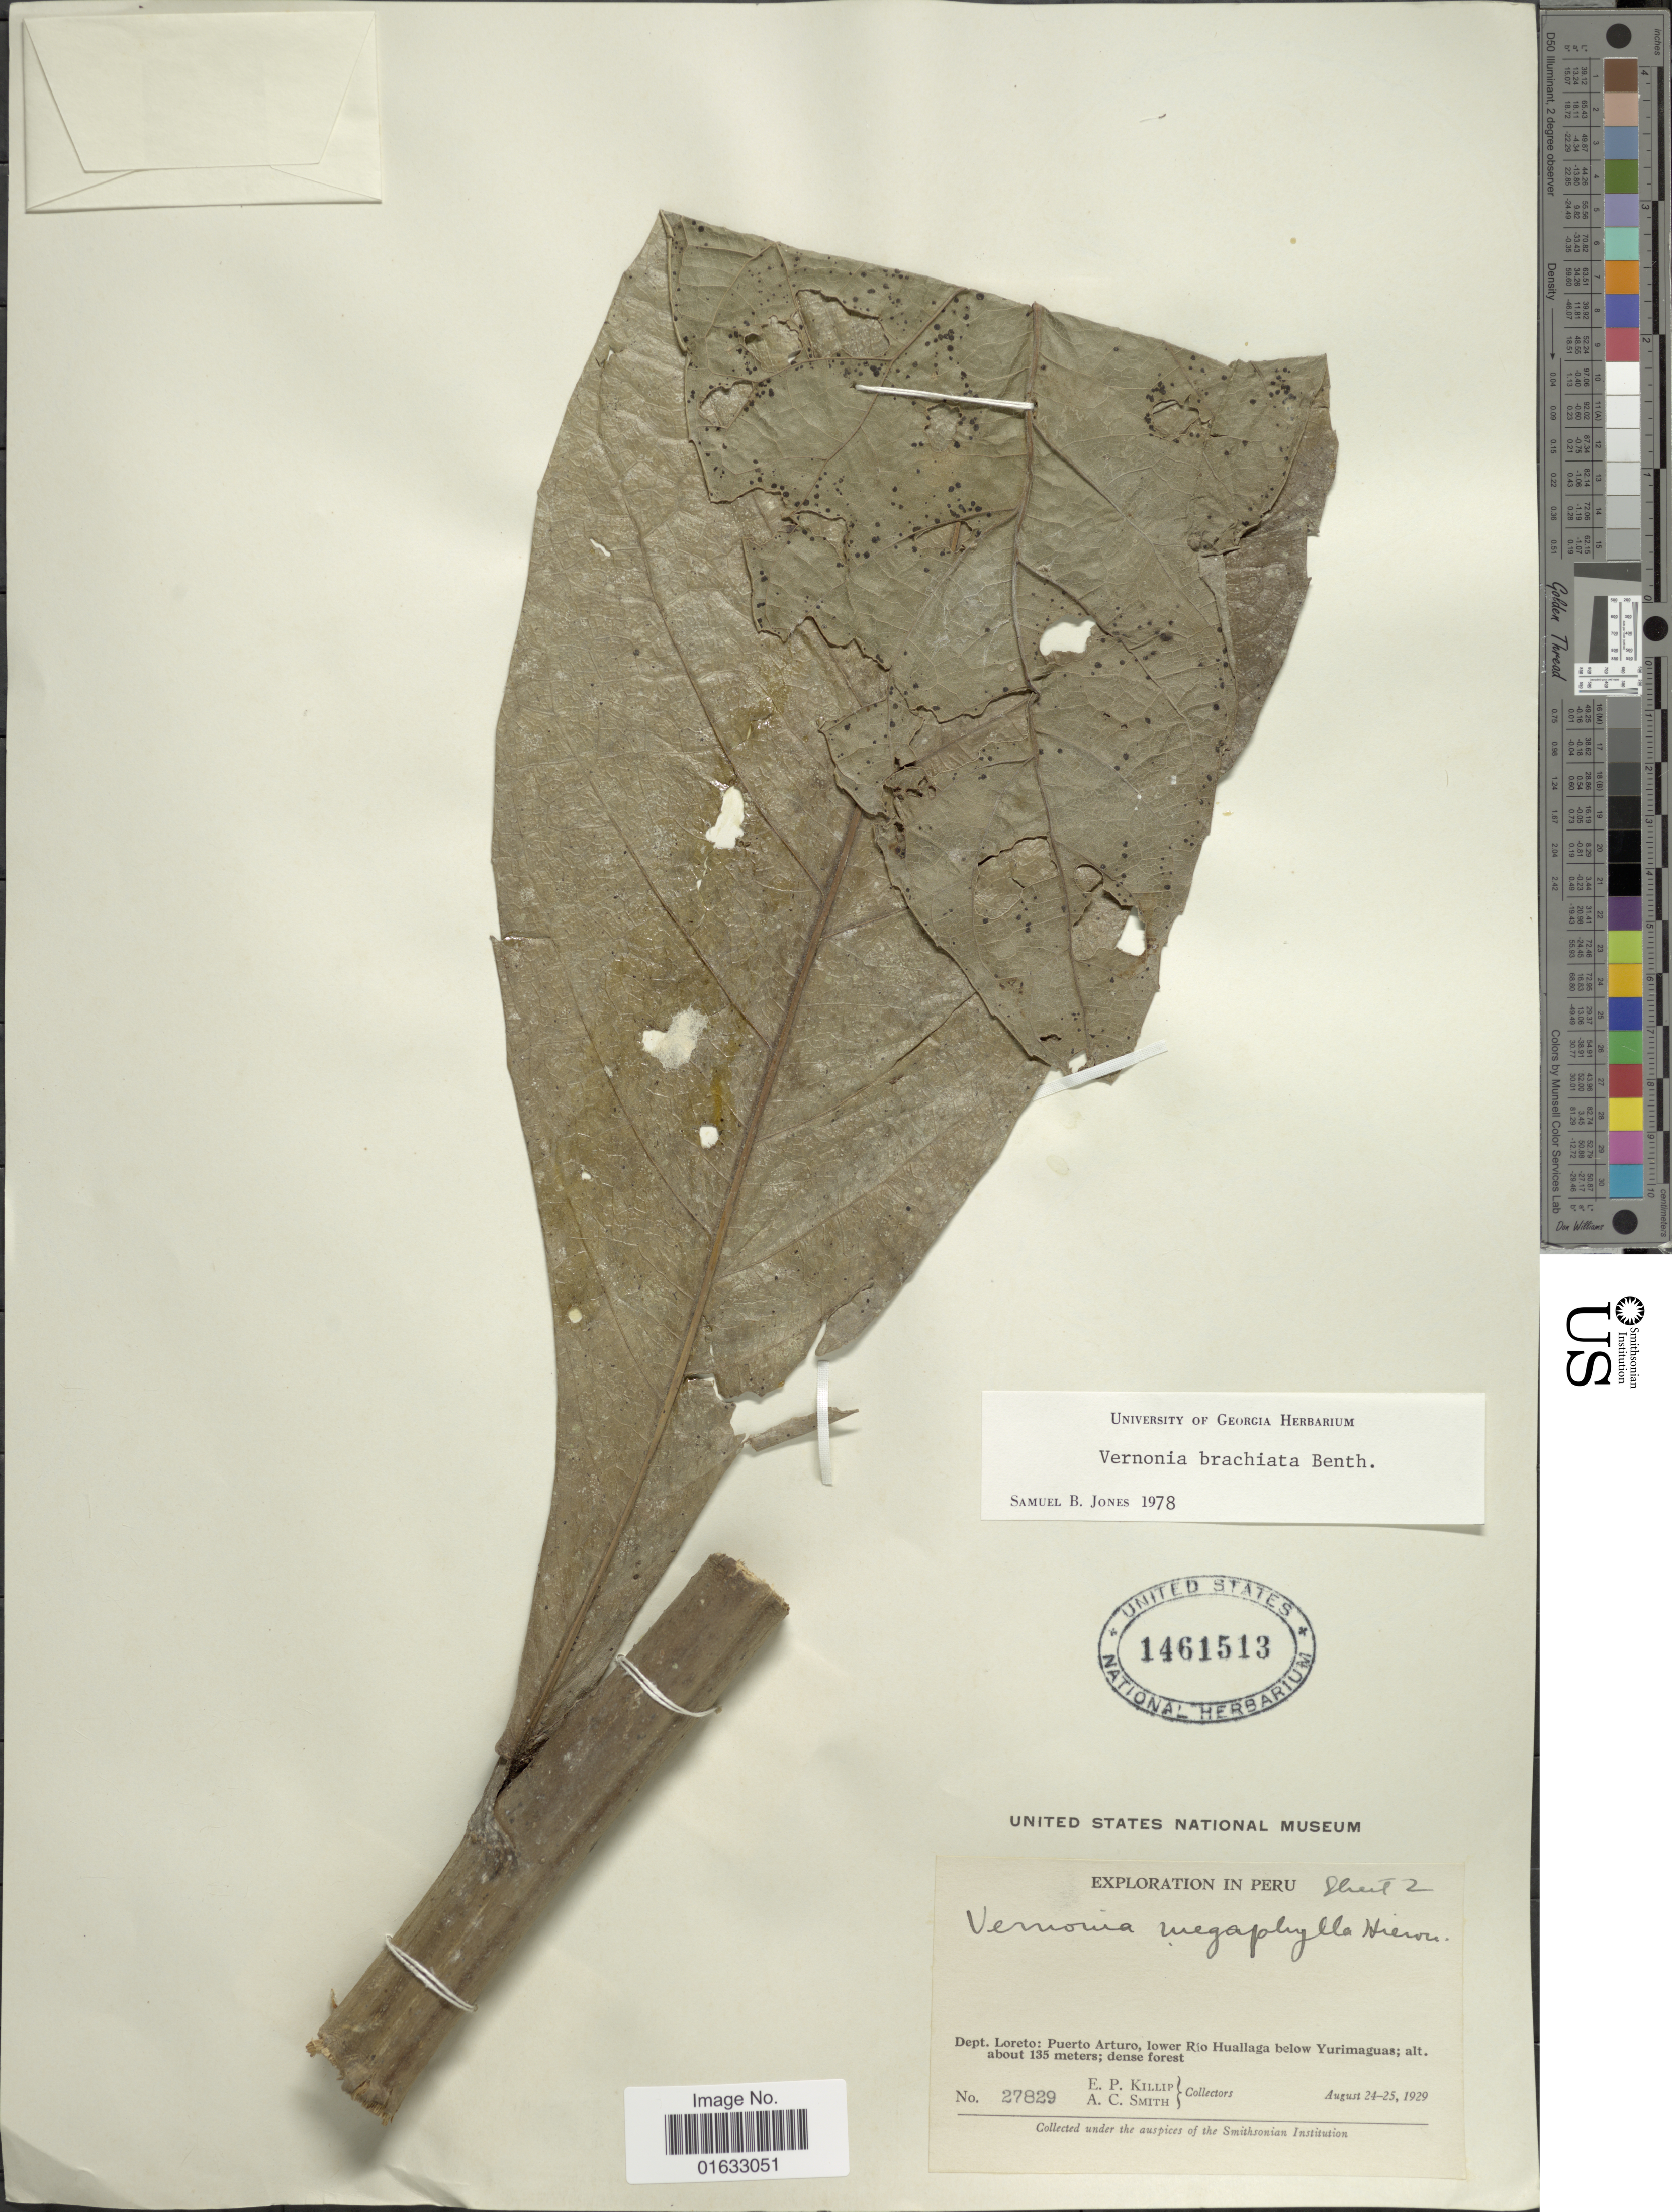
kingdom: Plantae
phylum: Tracheophyta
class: Magnoliopsida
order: Asterales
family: Asteraceae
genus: Eirmocephala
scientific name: Eirmocephala megaphylla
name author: (Hieron.) H. Rob.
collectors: E. P. Killip & A. C. Smith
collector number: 27829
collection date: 1929-08-24/1929-08-25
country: Peru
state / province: Loreto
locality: Peru, Dept.Loreto: Puerto Arturo, lower Río Huallaga below Yurimaguas.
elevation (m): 135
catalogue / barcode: US 1461513